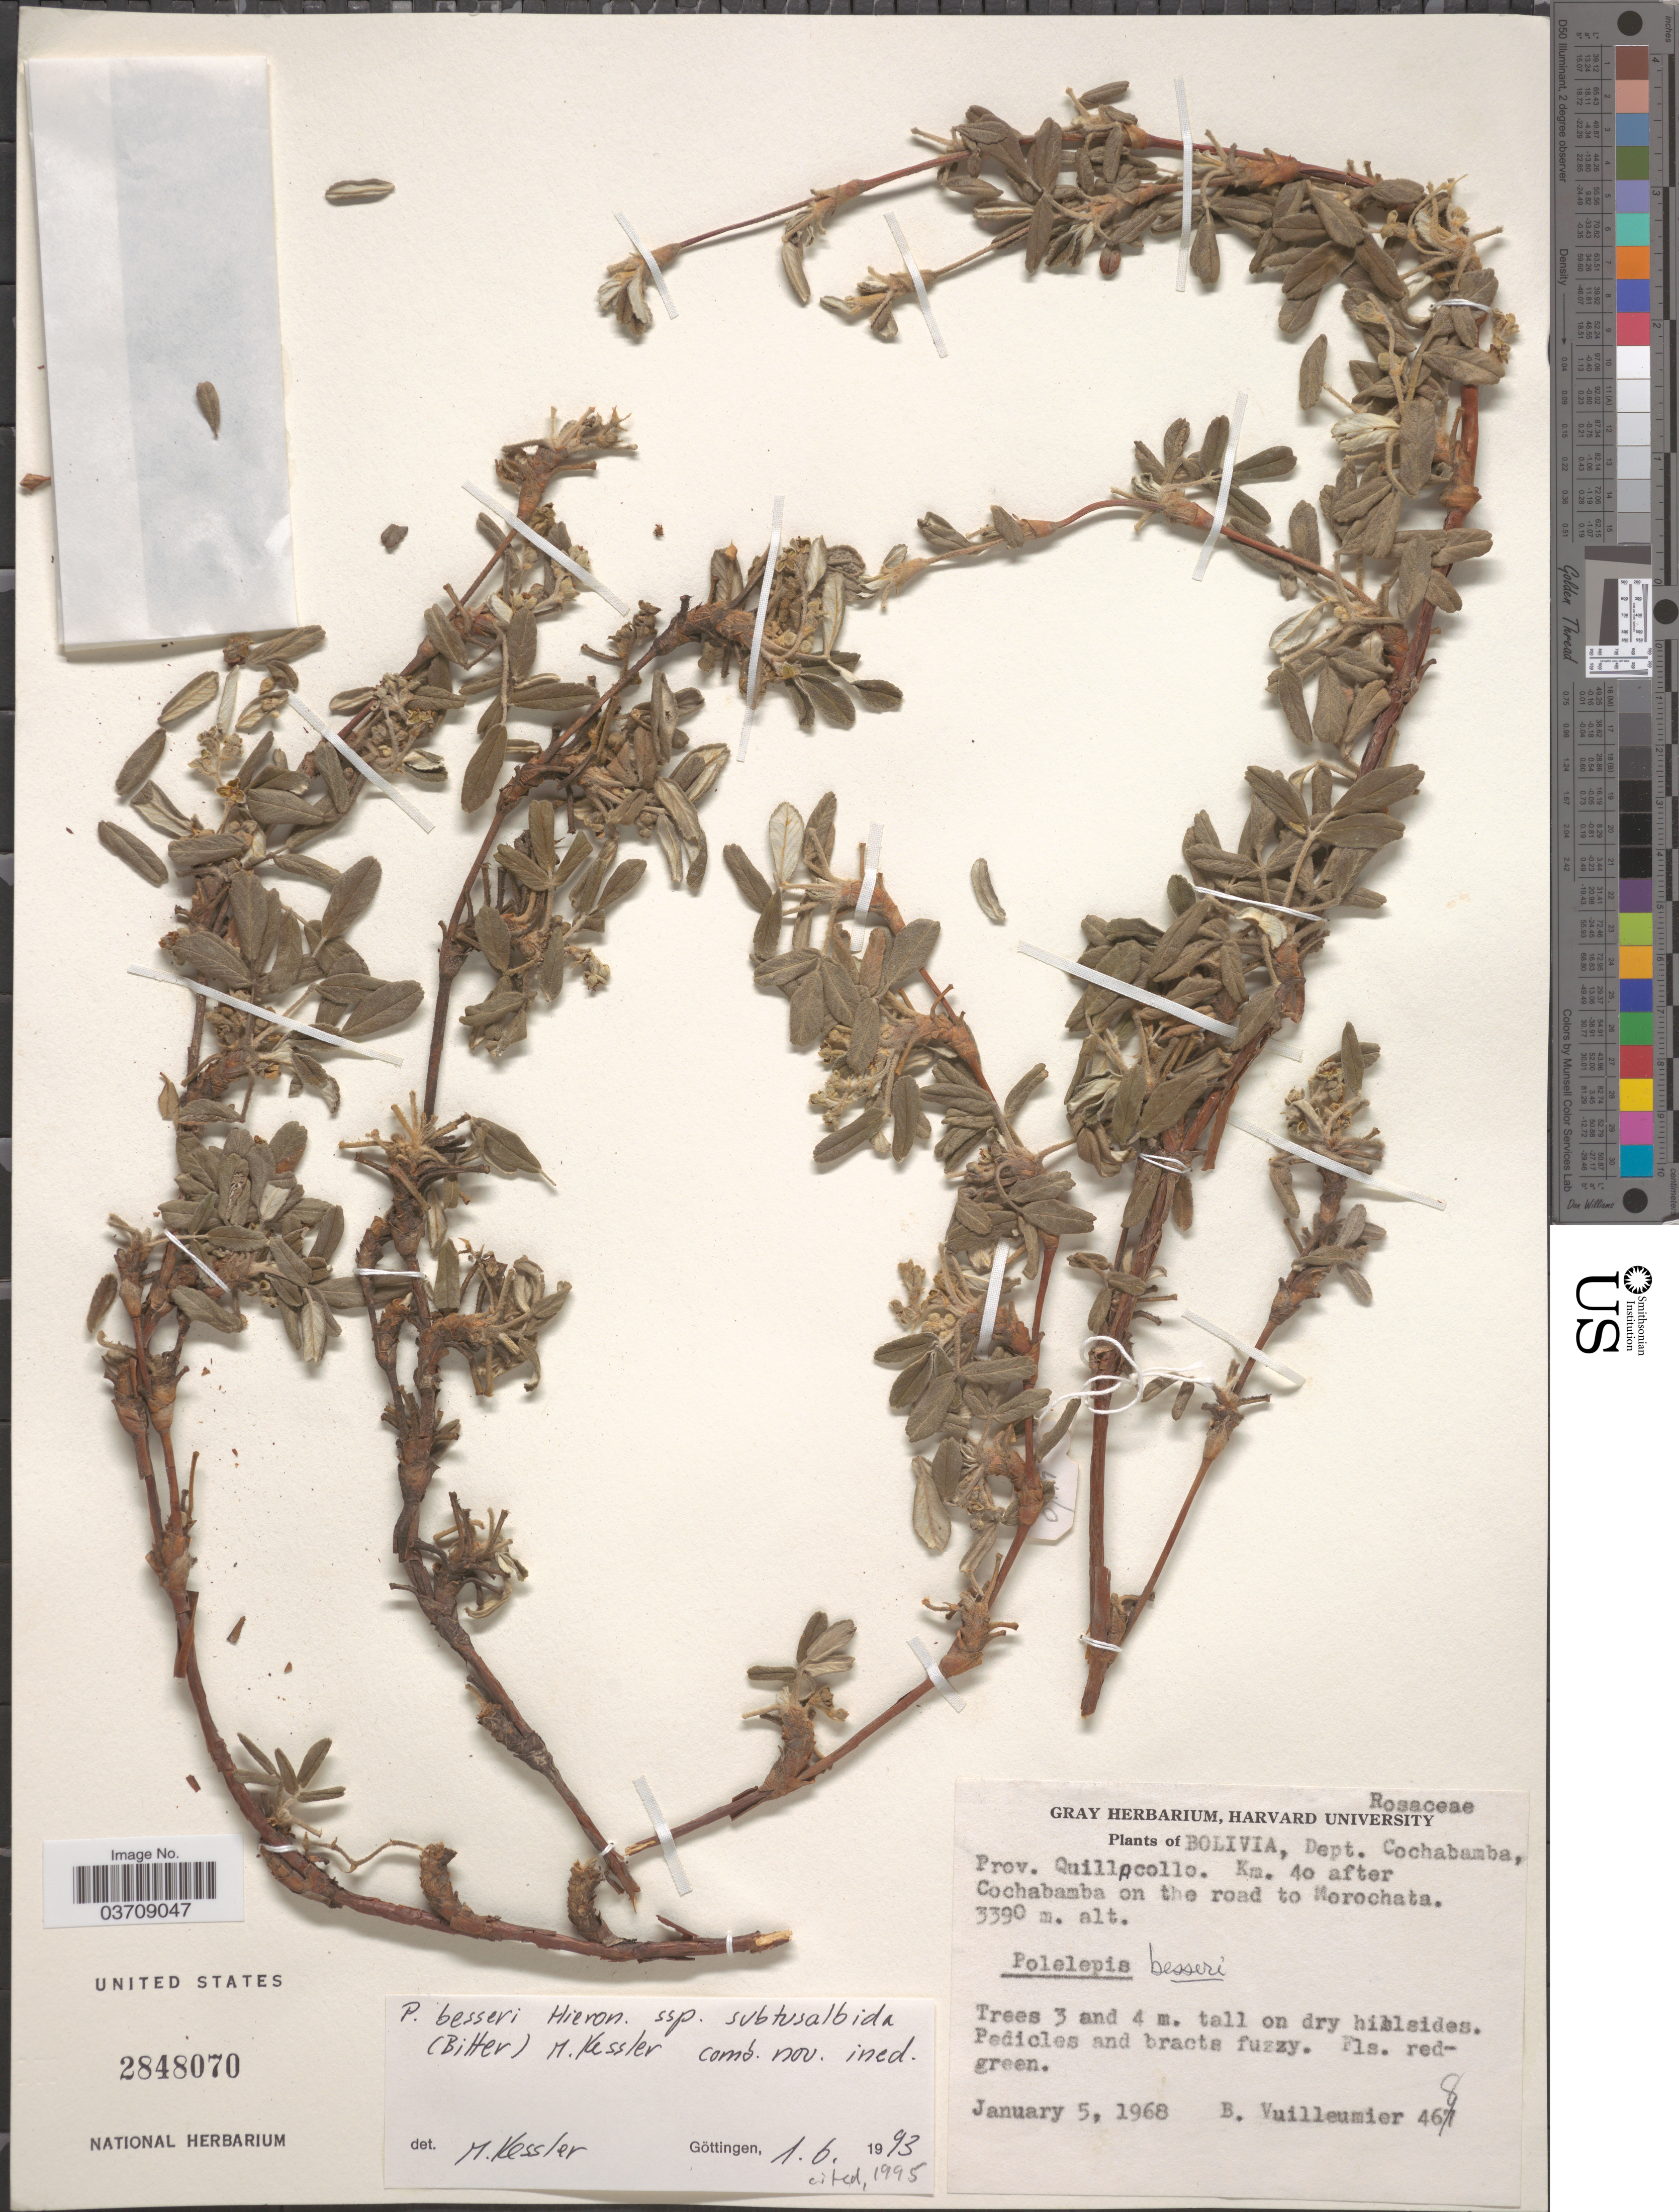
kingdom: Plantae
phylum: Tracheophyta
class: Magnoliopsida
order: Rosales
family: Rosaceae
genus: Polylepis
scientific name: Polylepis besseri subsp. subtusalbida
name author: (Bitter) M. Kessler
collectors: B. Vuilleumier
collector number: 468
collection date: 1968-01-05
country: Bolivia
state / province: Cochabamba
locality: Dept. Cochabamba, Prov. Quillacollo. Km. 40 after Cochabamba on the road to Morochata.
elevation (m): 3390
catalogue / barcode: US 2848070